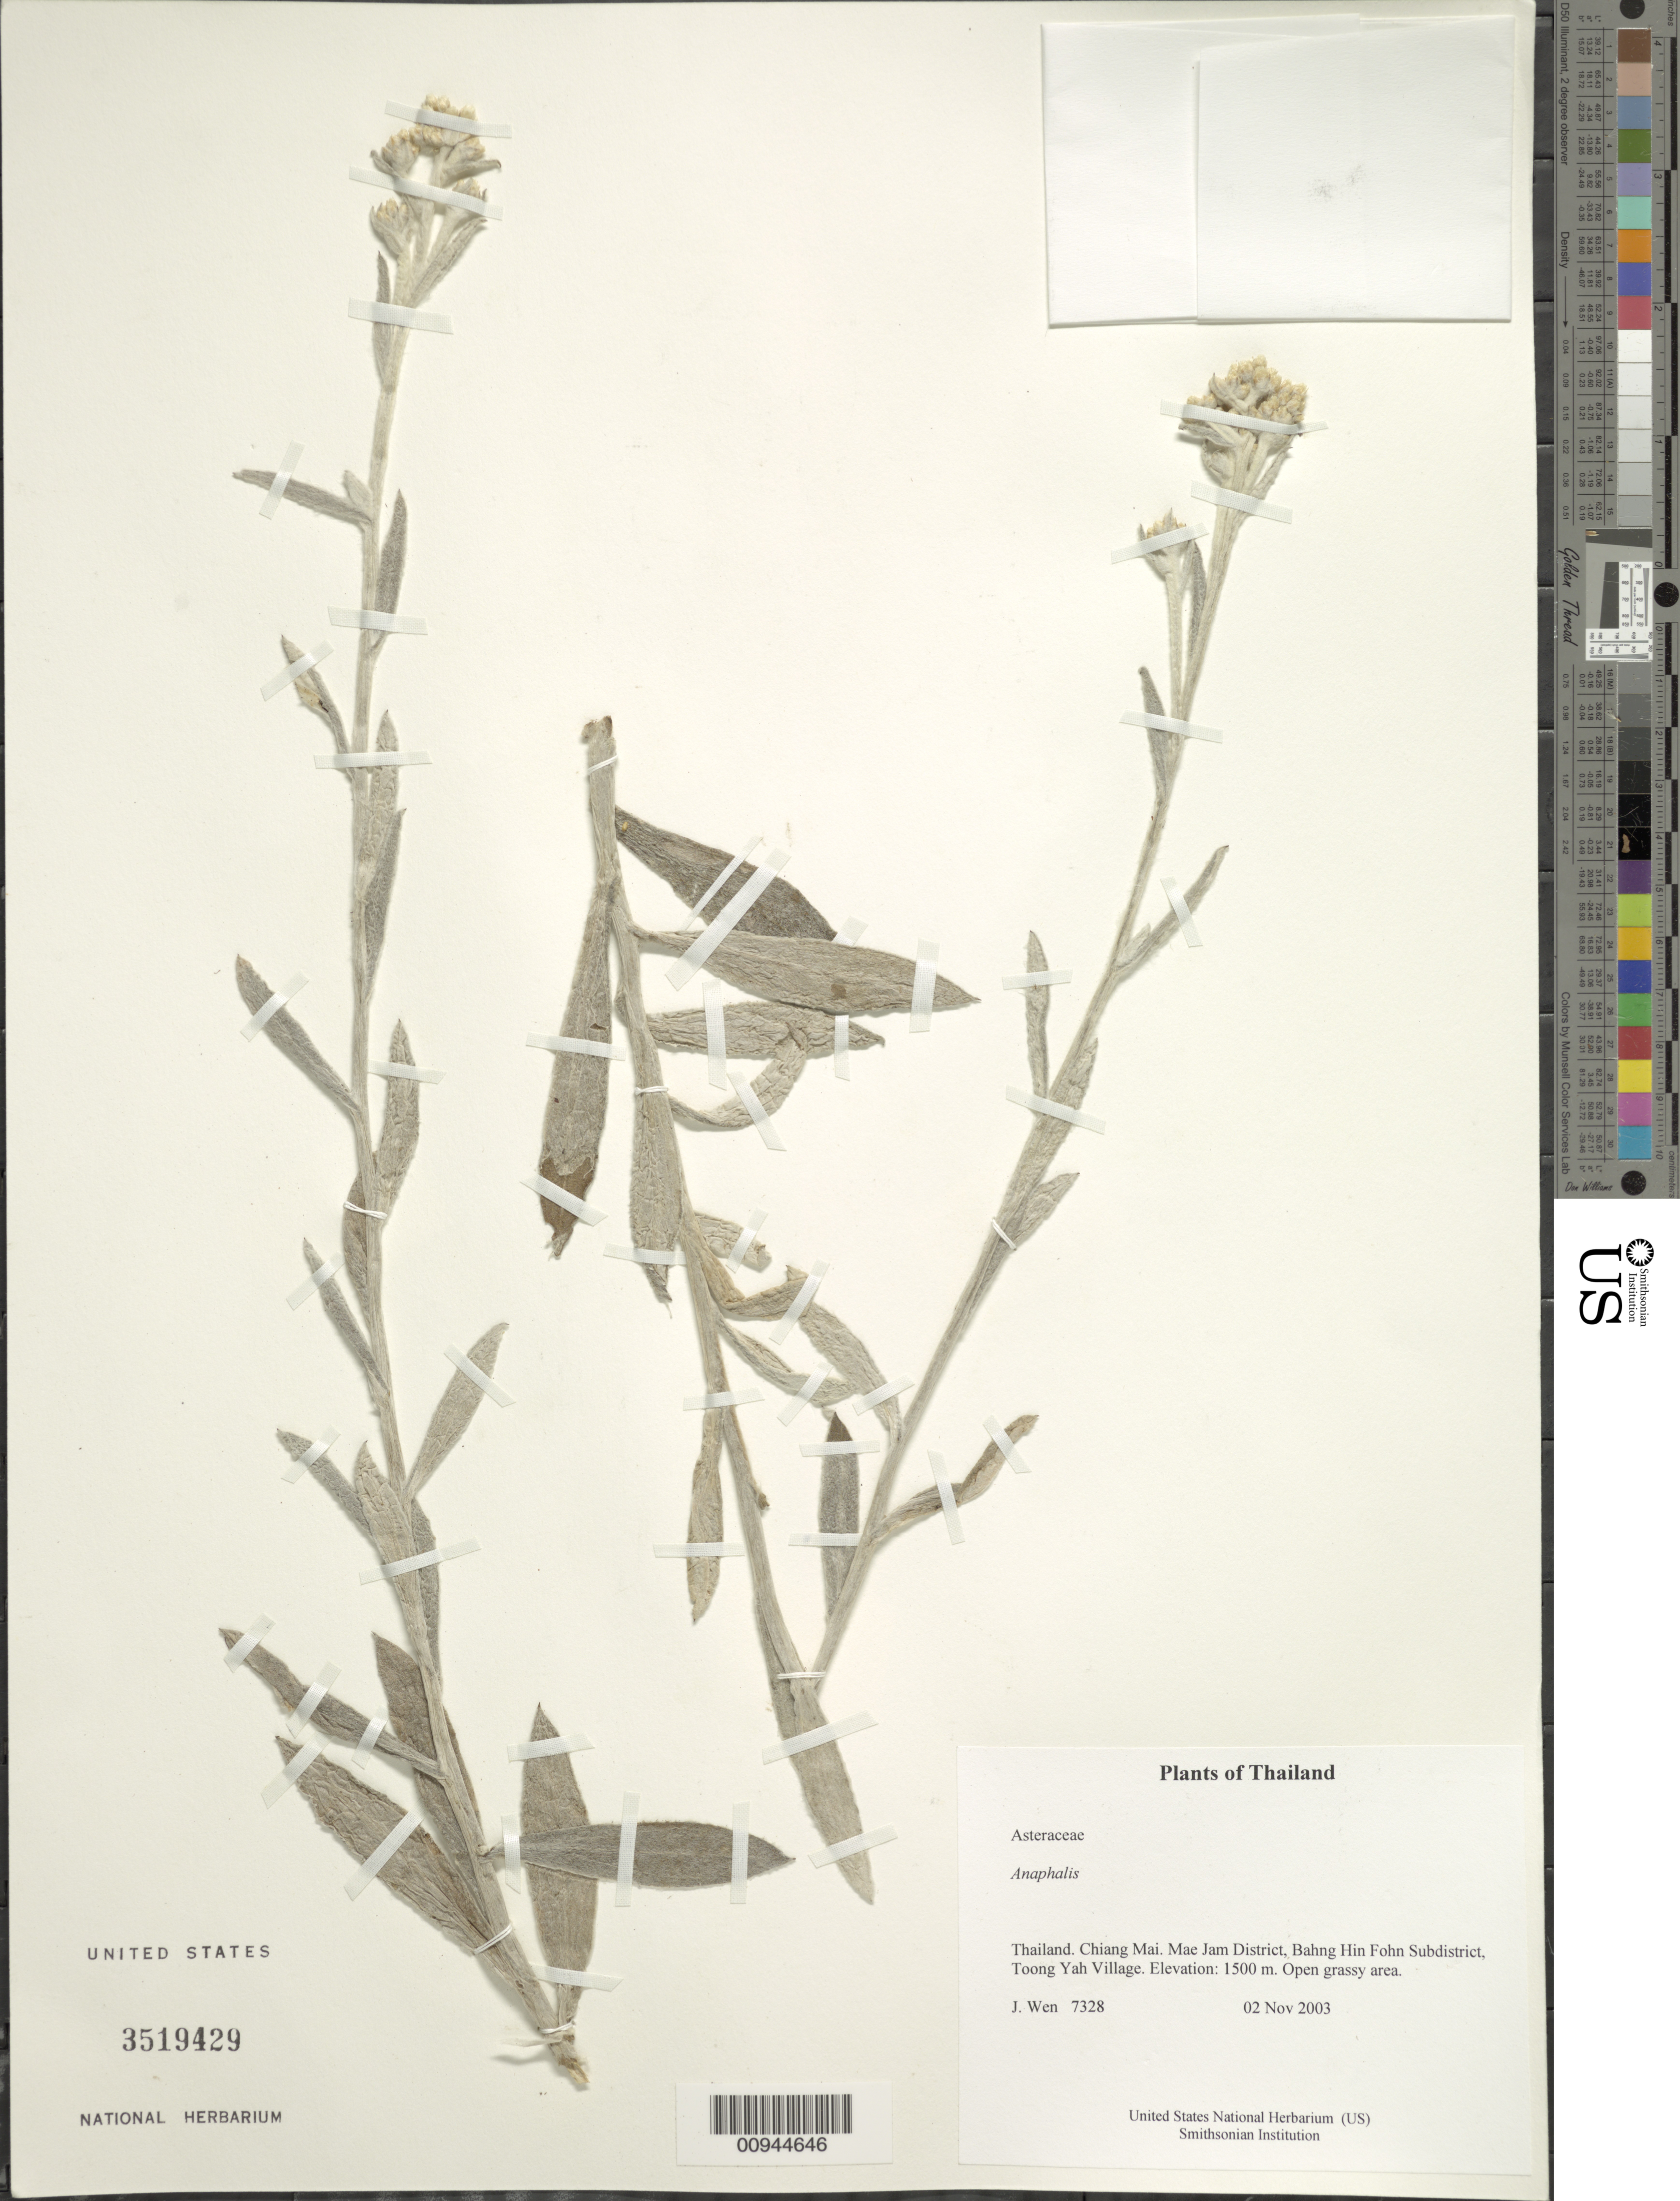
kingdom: Plantae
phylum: Tracheophyta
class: Magnoliopsida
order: Asterales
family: Asteraceae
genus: Pseudognaphalium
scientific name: Pseudognaphalium adnatum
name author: (DC.) Chen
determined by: Chen, Y. S.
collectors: J. Wen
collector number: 7328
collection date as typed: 02 Nov 2003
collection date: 2003-11-02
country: Thailand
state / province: Chiang Mai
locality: Mae Jam District, Bahng Hin Fohn Subdistrict, Toong Yah Village.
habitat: Open grassy area.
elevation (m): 1500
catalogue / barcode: US 3519429